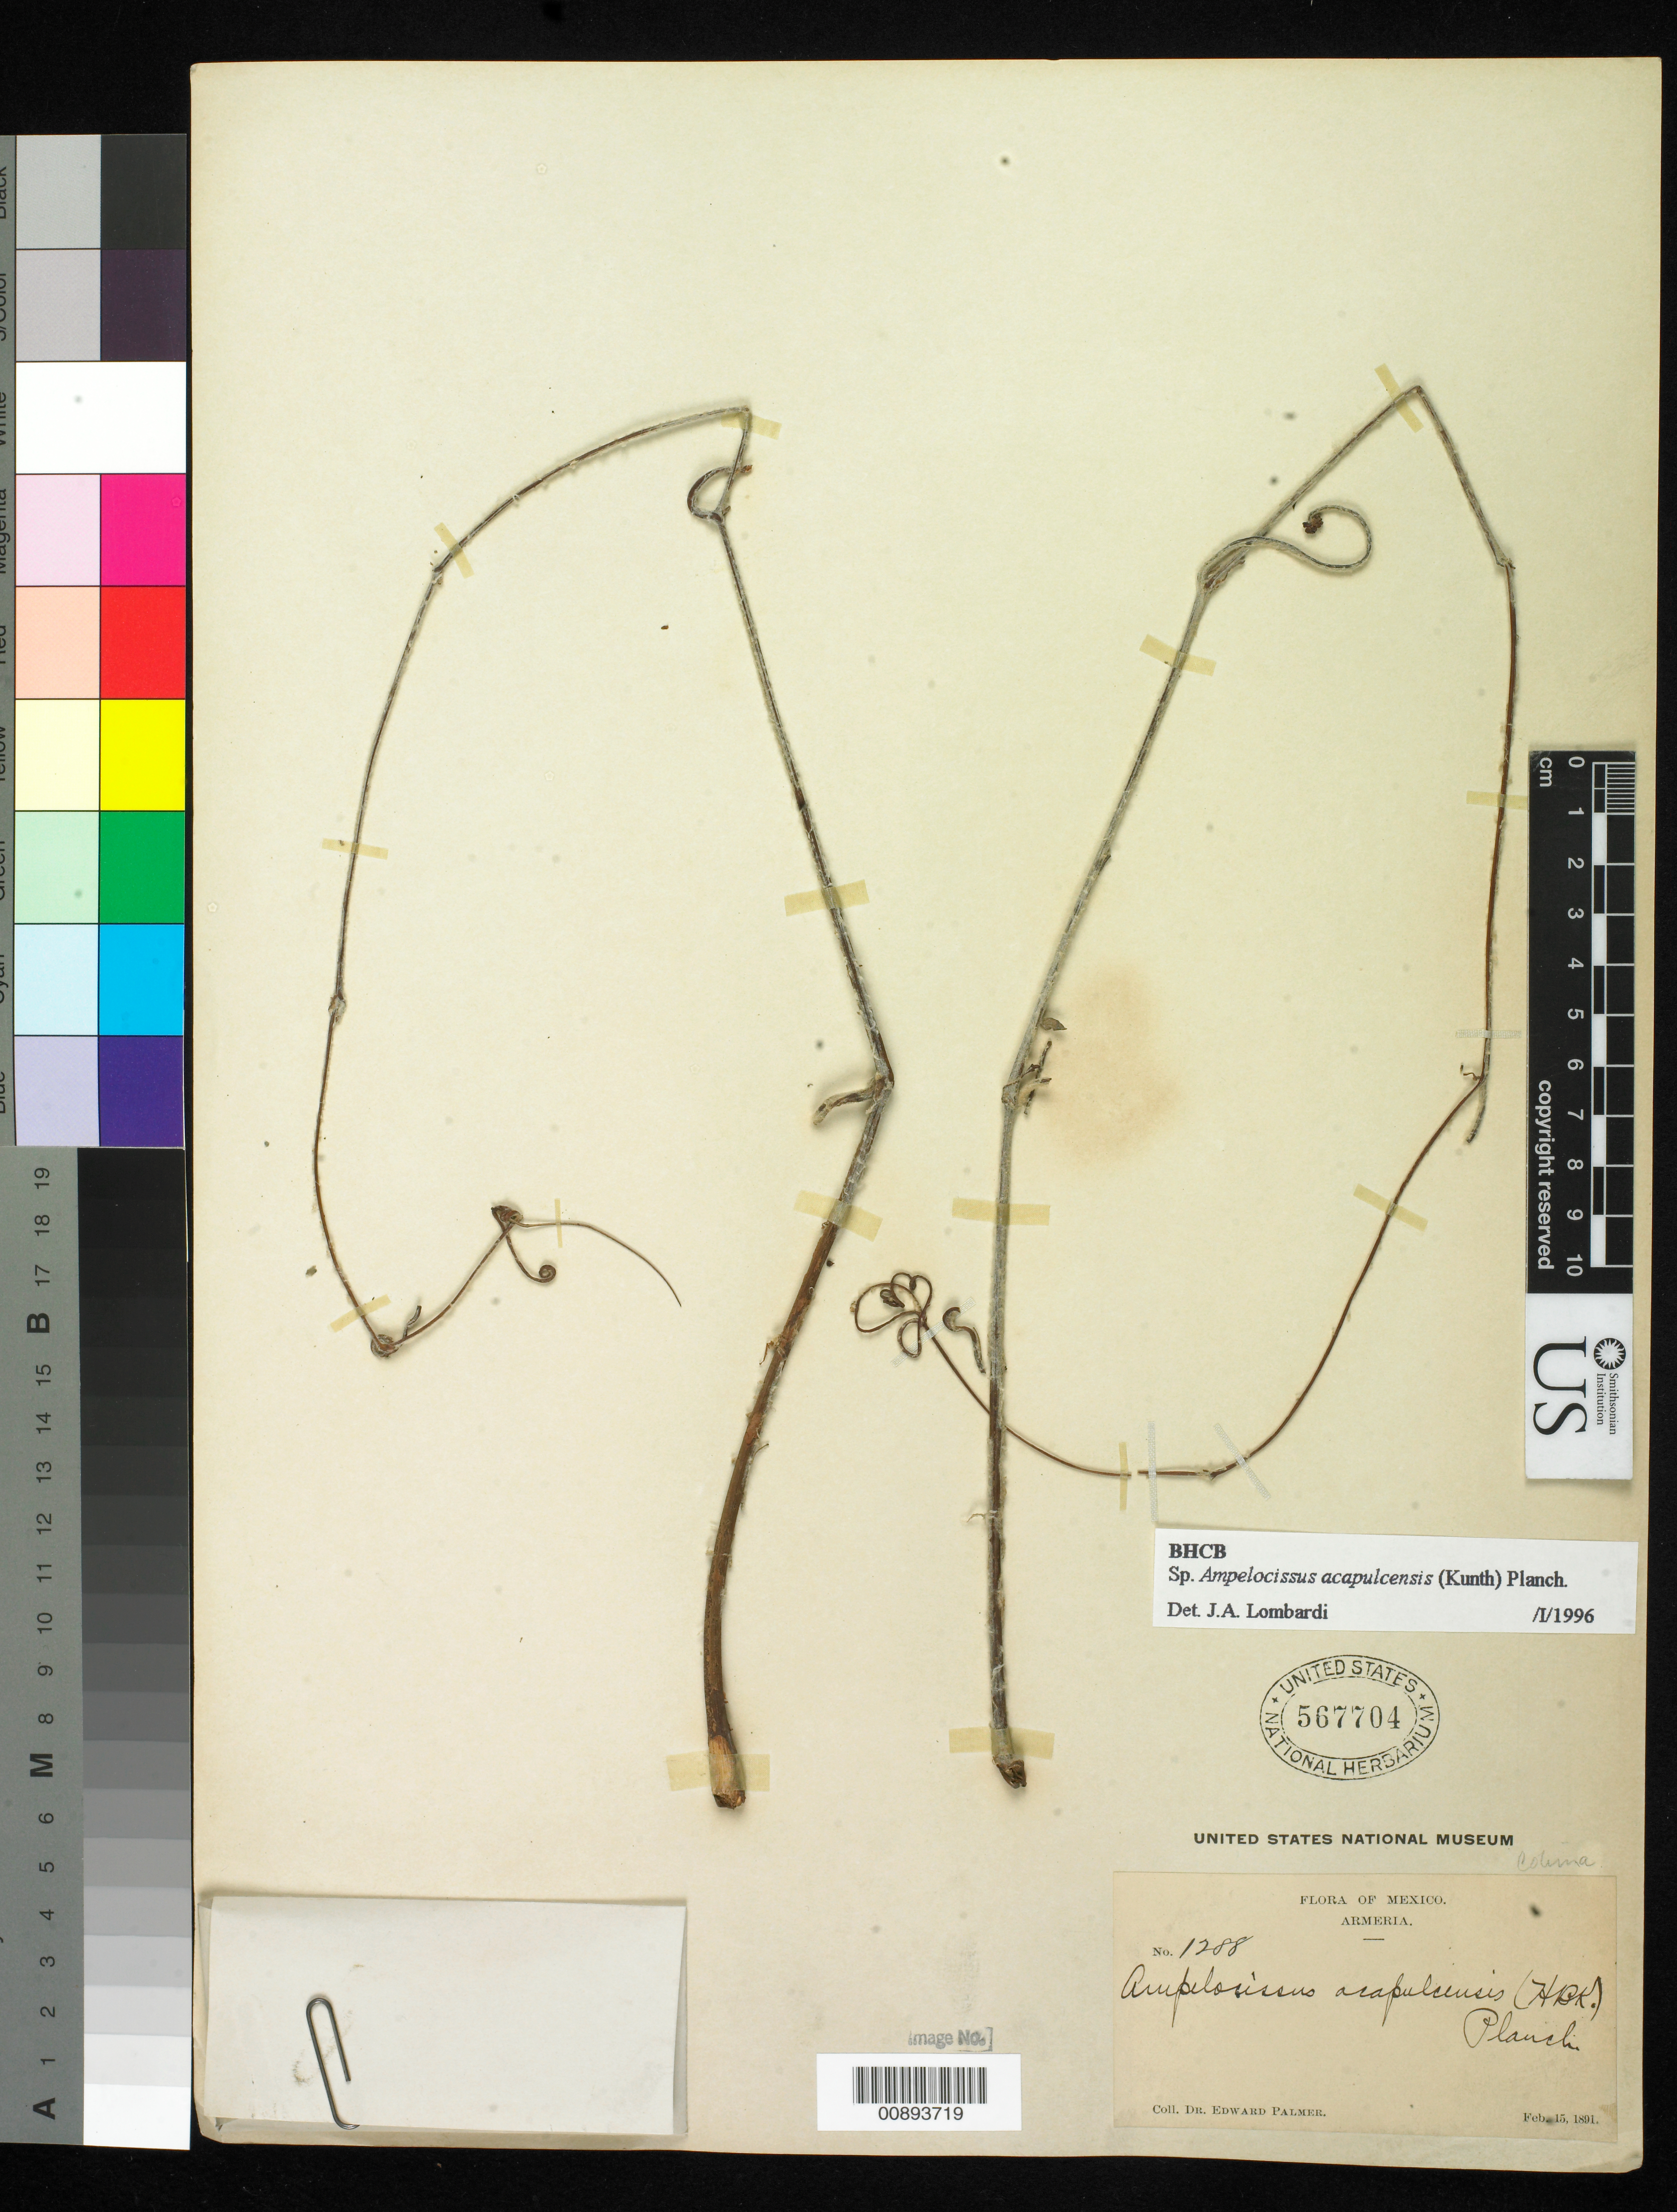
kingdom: Plantae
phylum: Tracheophyta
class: Magnoliopsida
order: Vitales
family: Vitaceae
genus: Ampelocissus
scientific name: Ampelocissus acapulcensis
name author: (Kunth) Planch.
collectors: E. Palmer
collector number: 1288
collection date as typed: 15 Feb 1891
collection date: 1891-02-15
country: Mexico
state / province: Colima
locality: Armeria, Colima.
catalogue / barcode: US 567704